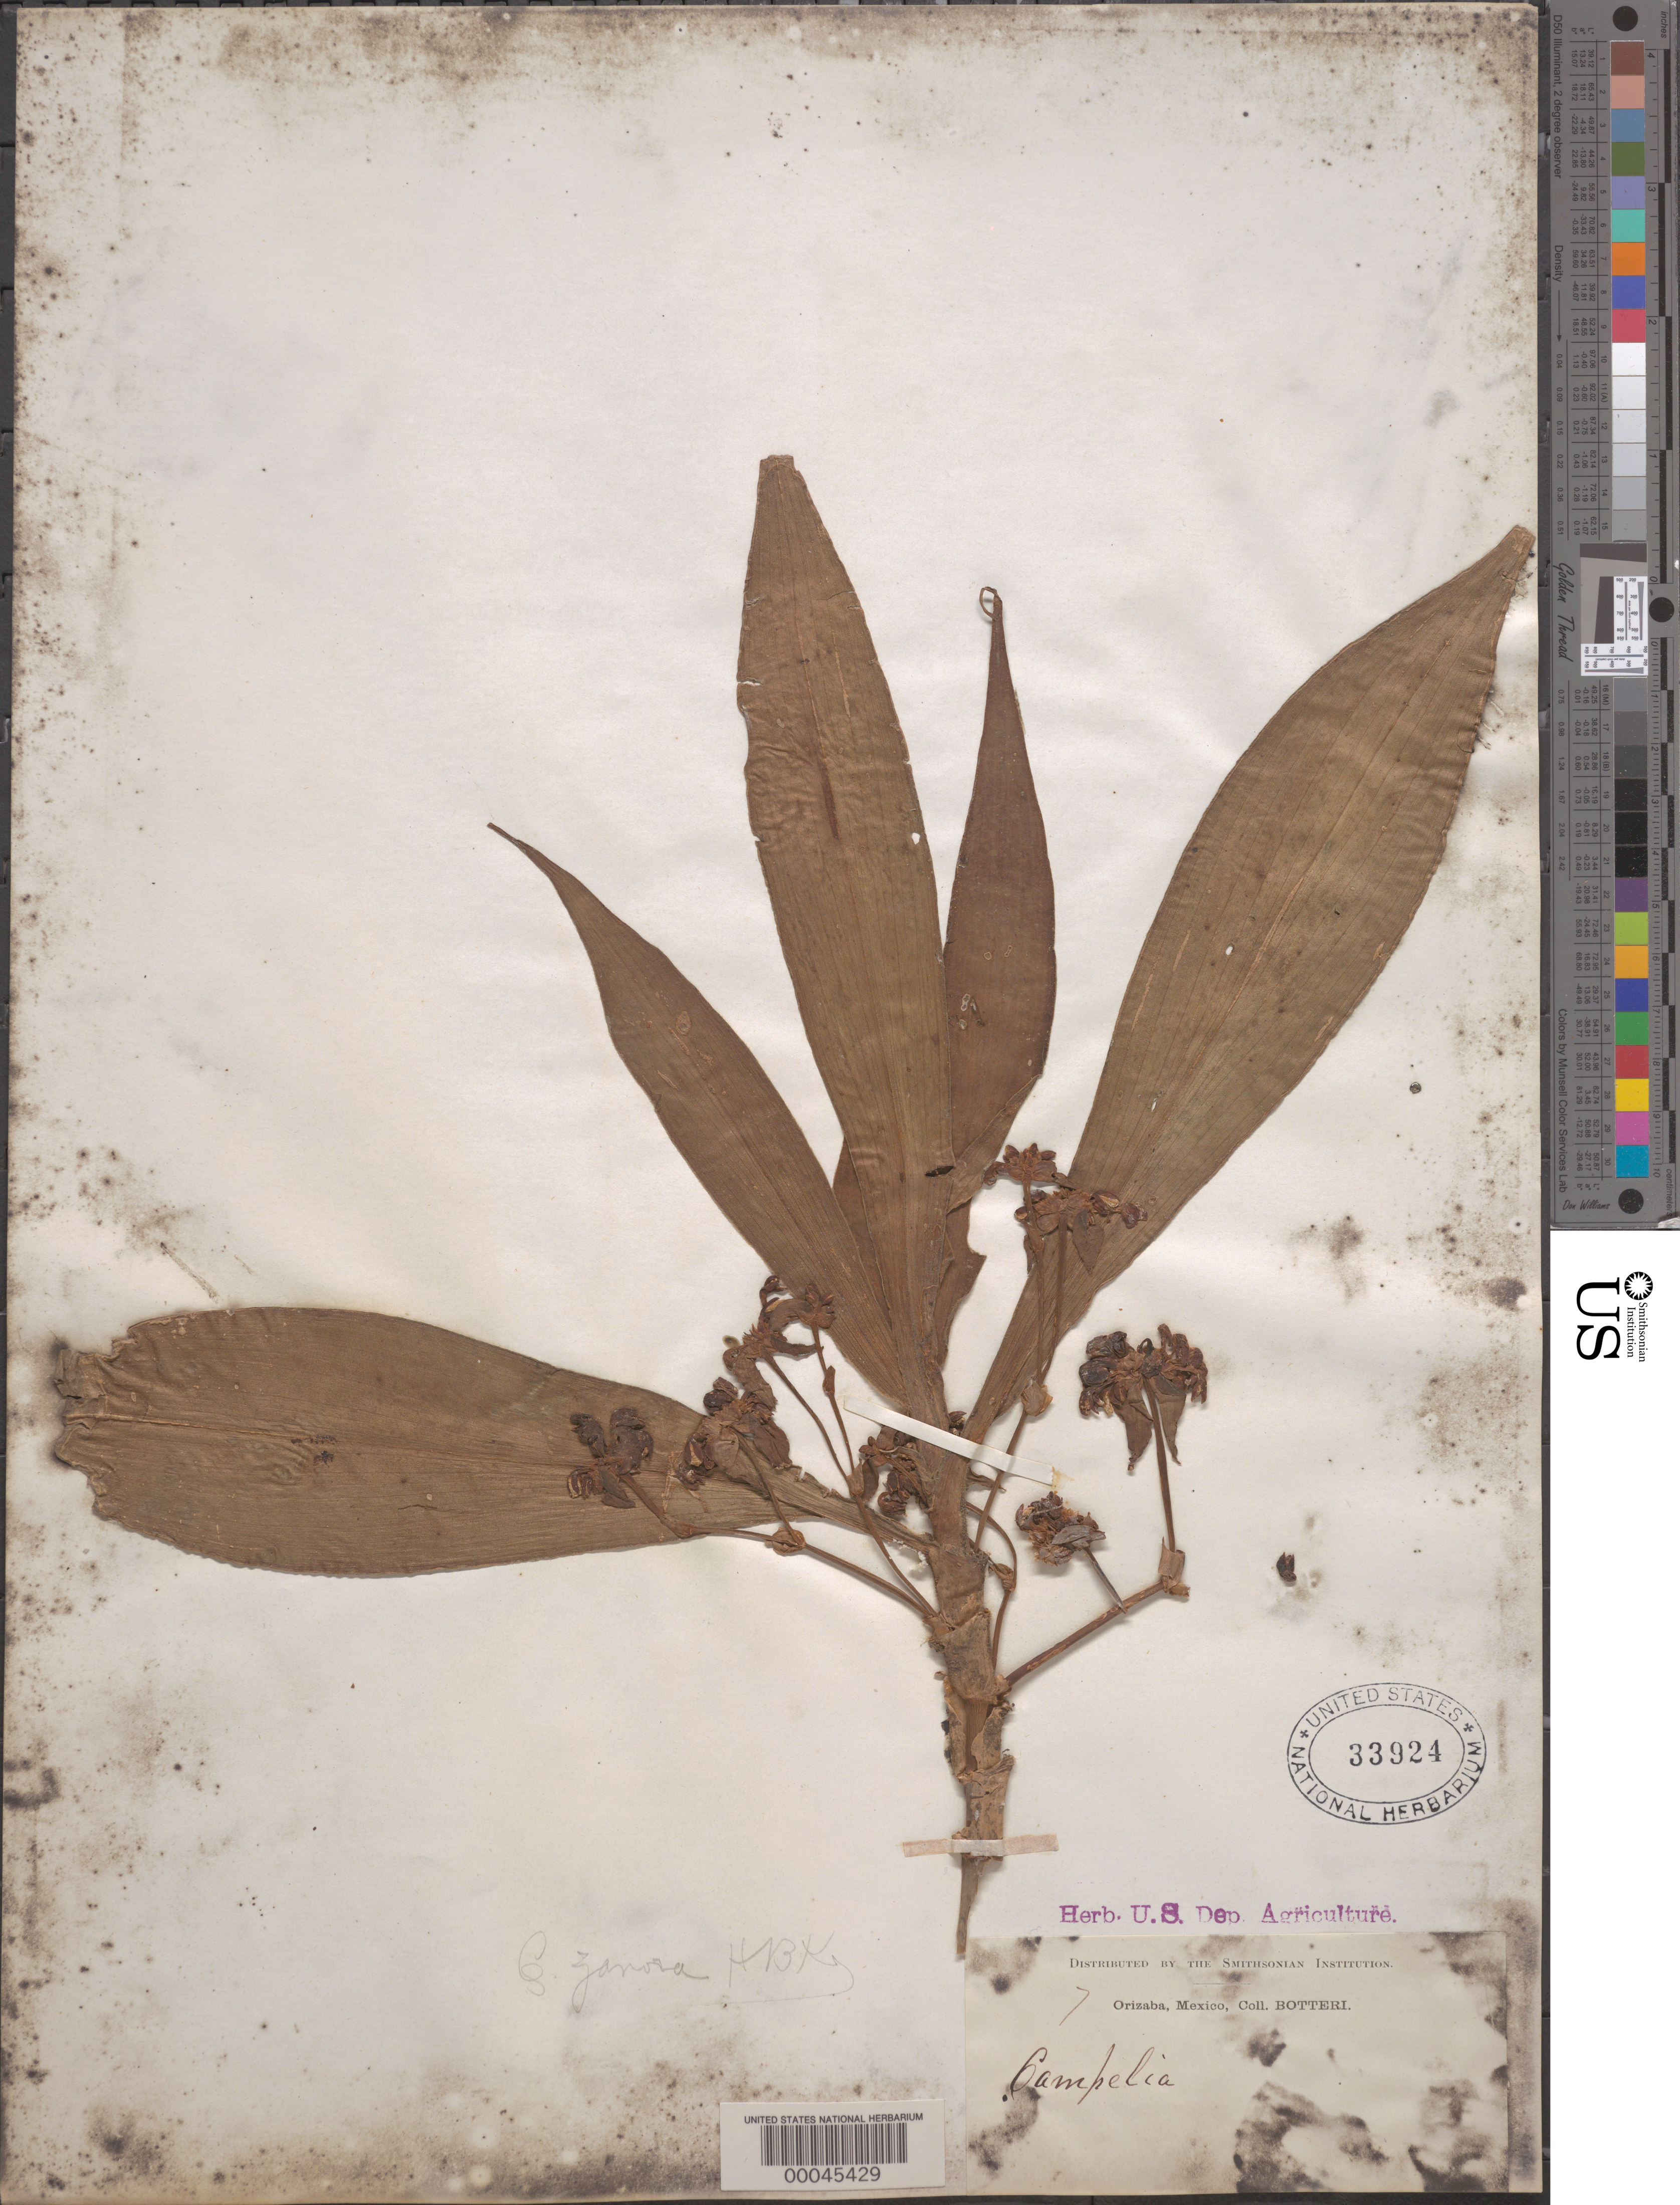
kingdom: Plantae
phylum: Tracheophyta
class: Liliopsida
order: Commelinales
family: Commelinaceae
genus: Tradescantia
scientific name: Tradescantia zanonia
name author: (L.) Sw.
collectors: -. Botteri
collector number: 7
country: Mexico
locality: Orizaba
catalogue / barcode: US 33924